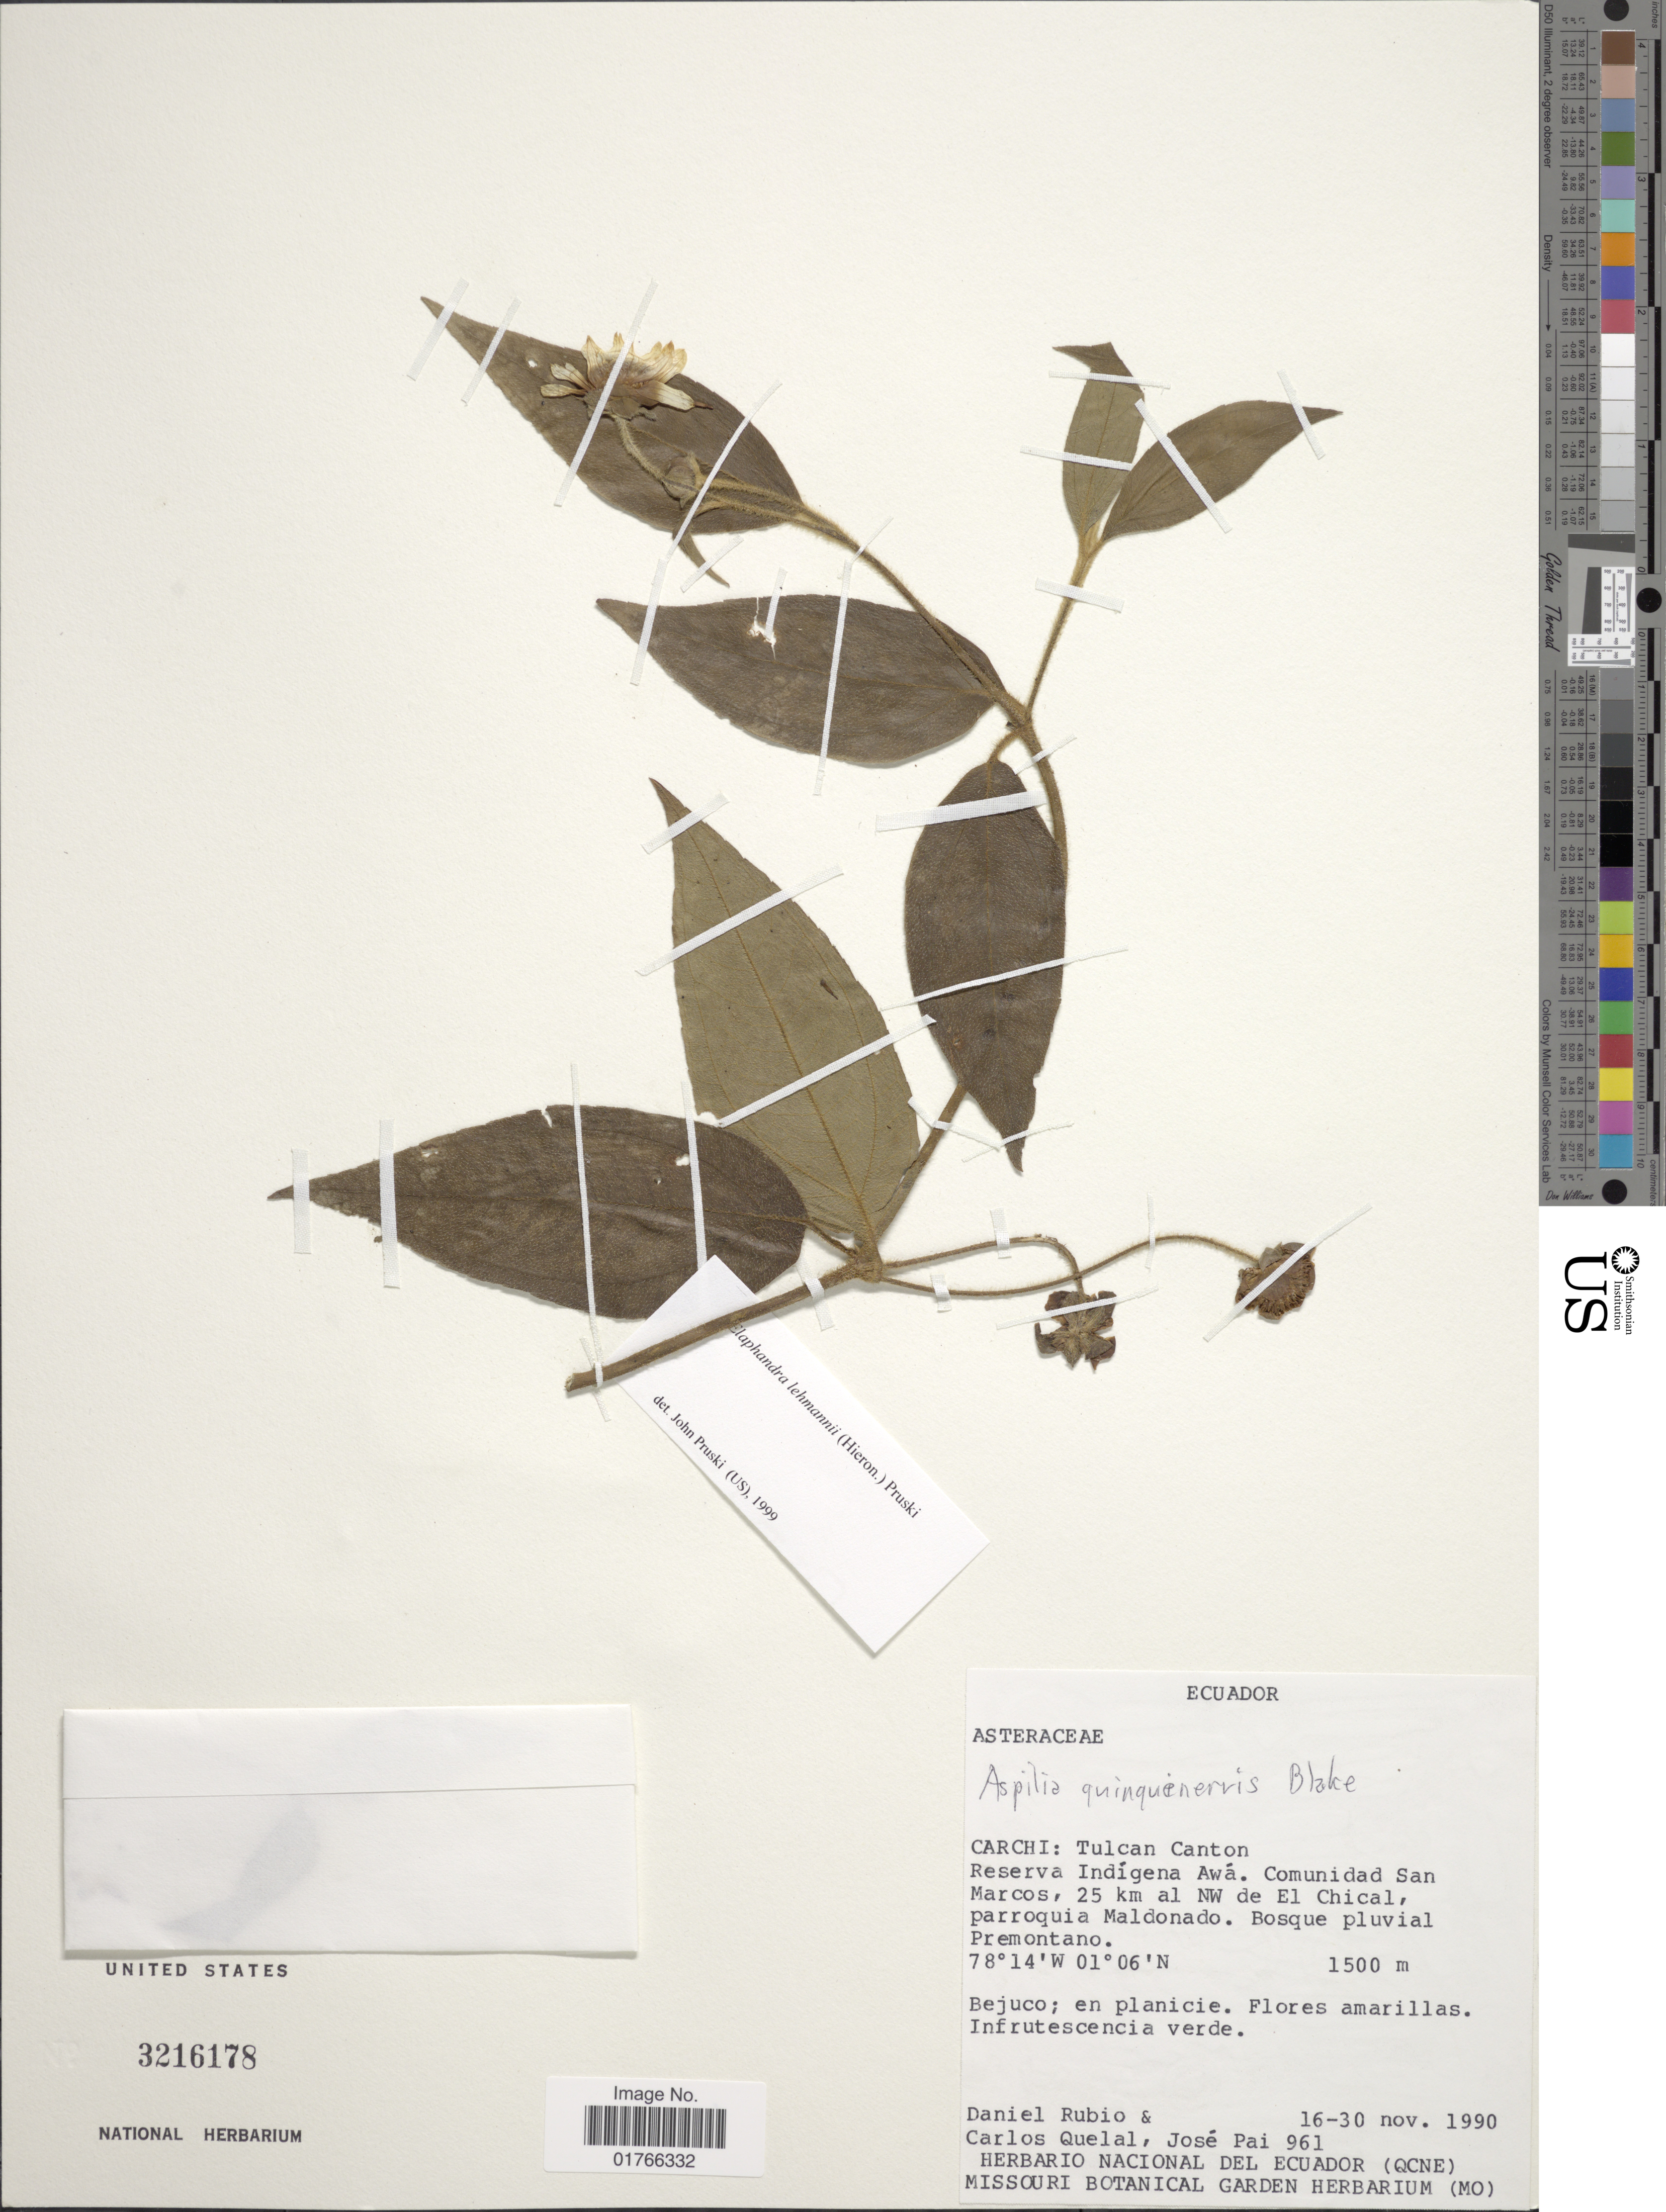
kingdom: Plantae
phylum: Tracheophyta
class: Magnoliopsida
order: Asterales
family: Asteraceae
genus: Elaphandra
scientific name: Elaphandra lehmannii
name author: (Hieron.) Pruski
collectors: D. Rubio, C. Quelal & J. Pai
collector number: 961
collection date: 1990-11-16/1990-11-30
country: Ecuador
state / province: Carchi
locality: Tulcan Canton, Reserva Indigena Awa, Comunidad San Marcos, 25 km al NW de El Chical, parroquia Maldonado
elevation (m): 1500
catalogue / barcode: US 3216178